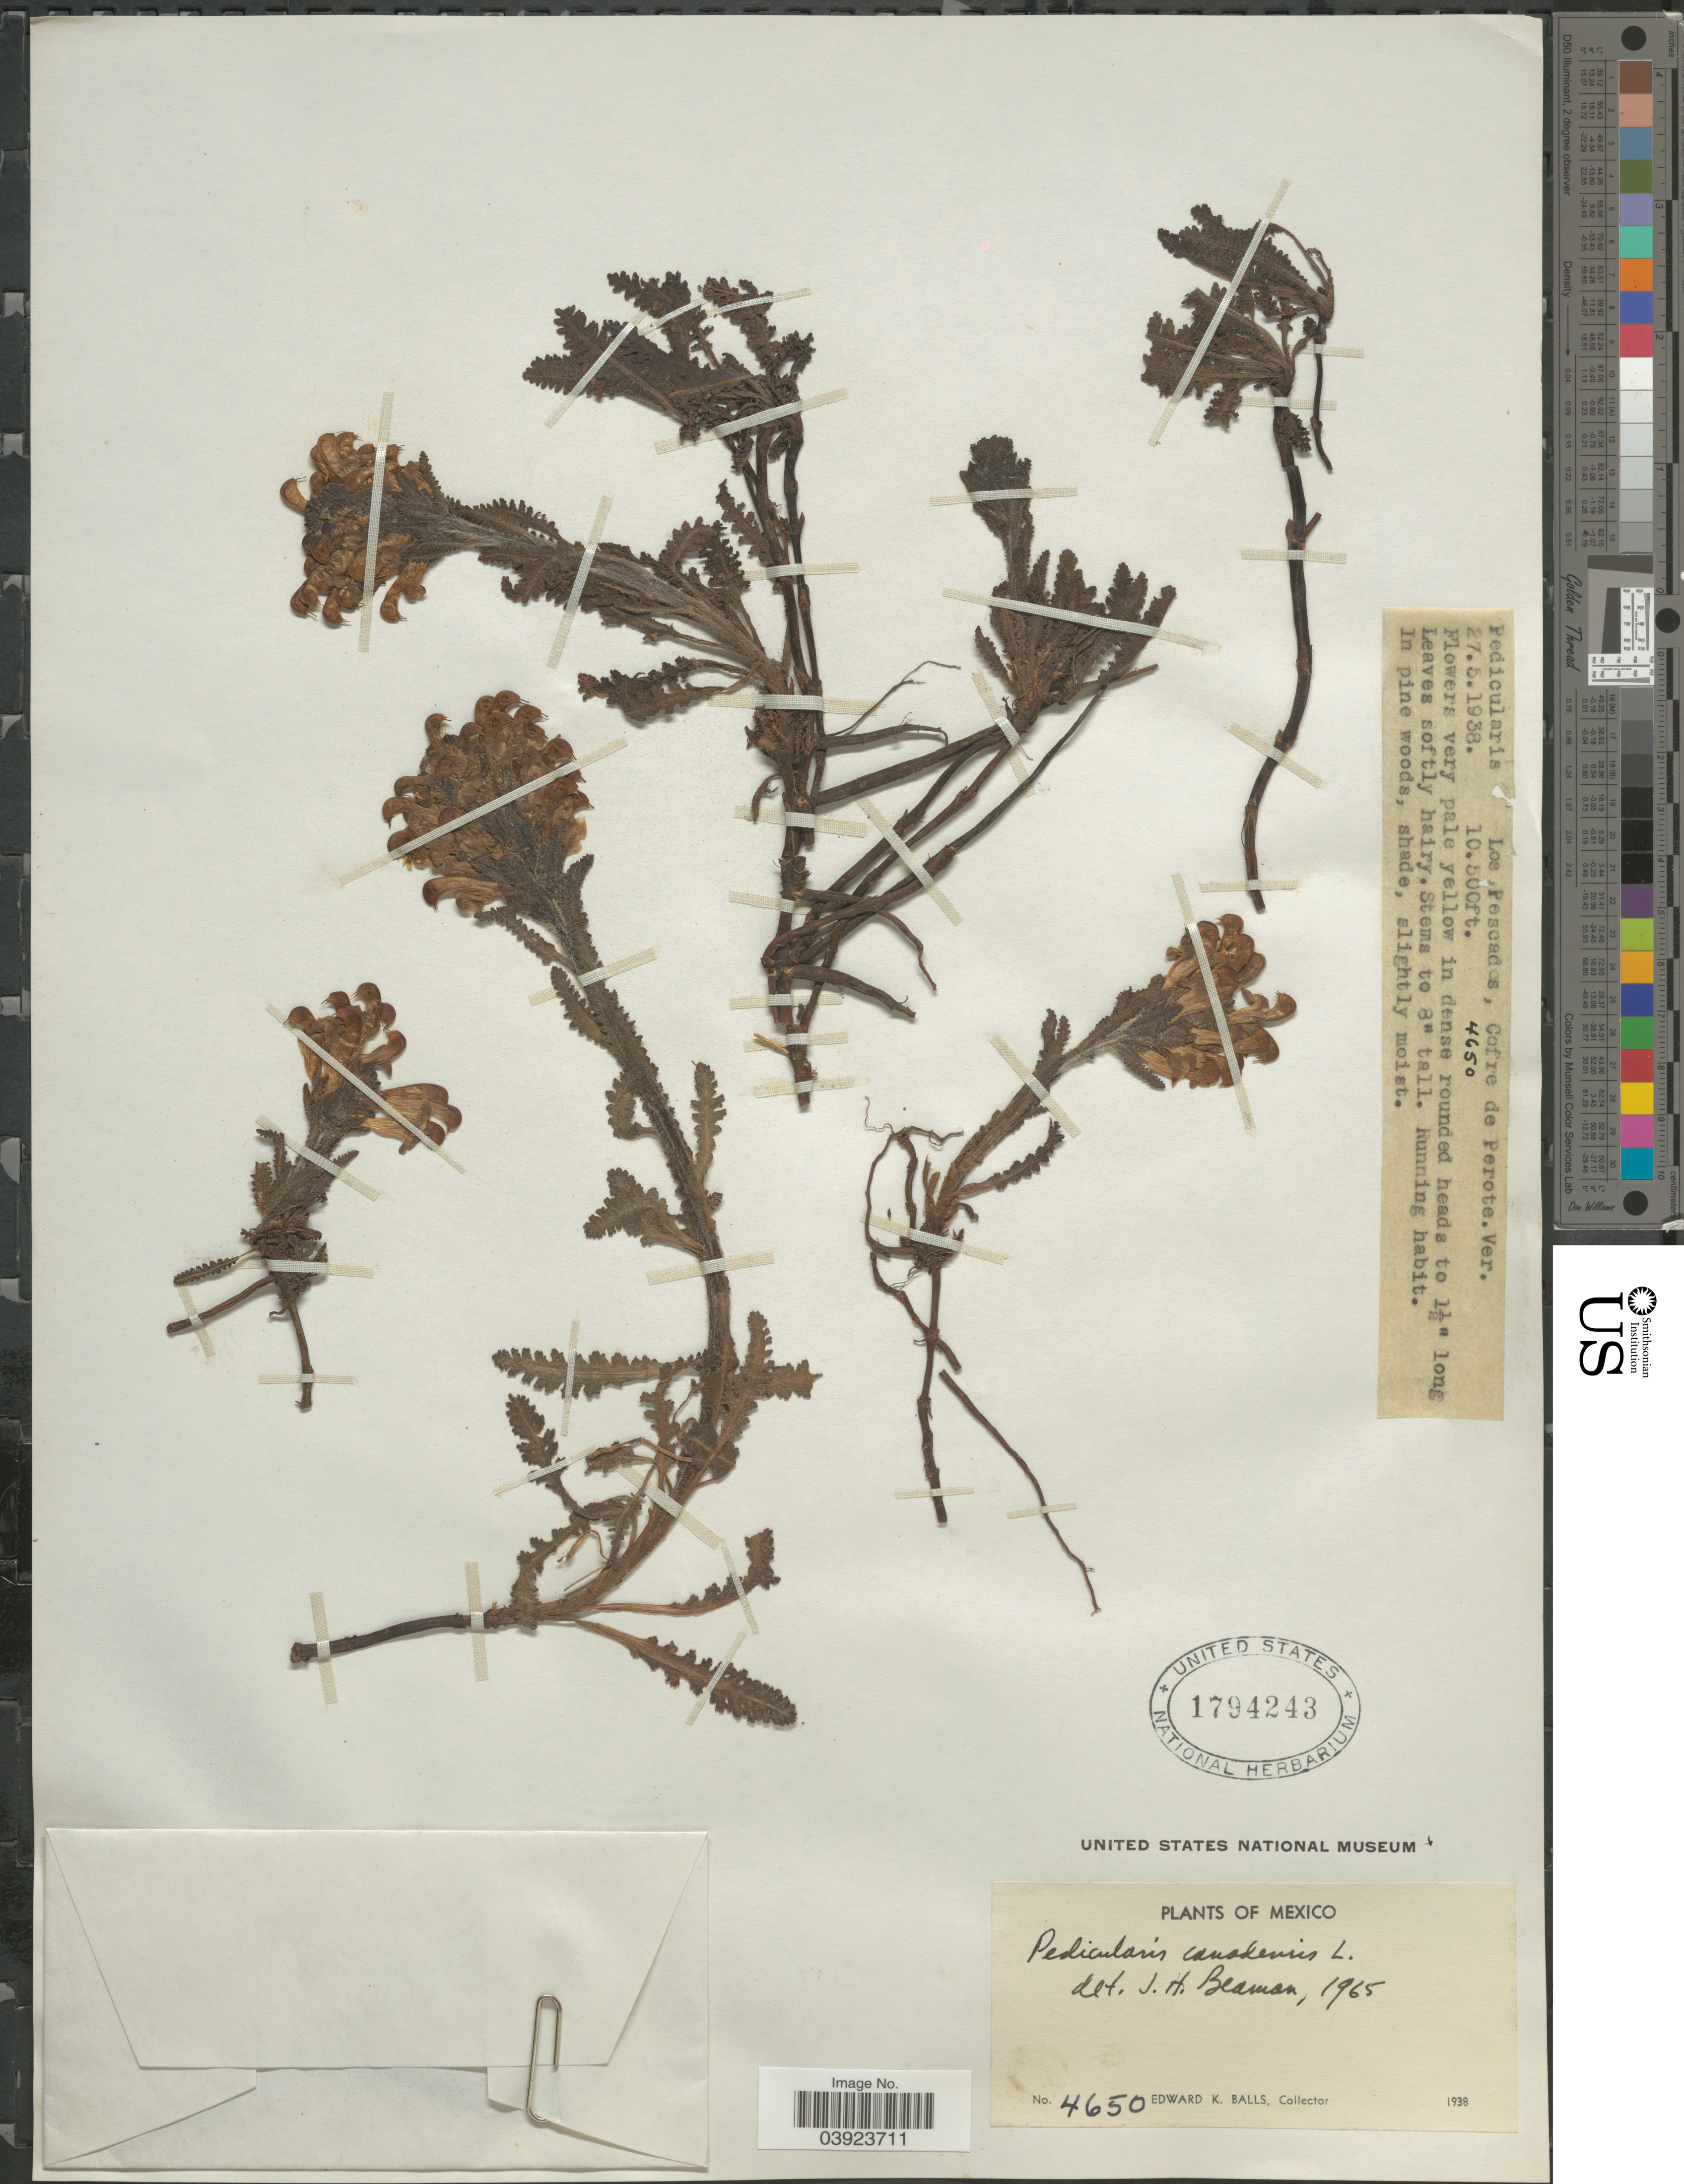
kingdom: Plantae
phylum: Tracheophyta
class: Magnoliopsida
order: Lamiales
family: Orobanchaceae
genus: Pedicularis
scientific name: Pedicularis canadensis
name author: L.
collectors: E. K. Balls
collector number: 4650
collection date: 1938-05-27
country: Mexico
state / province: Veracruz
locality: Los Pescados, Cofre de Perote. Ver.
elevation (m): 3200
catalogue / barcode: US 1794243